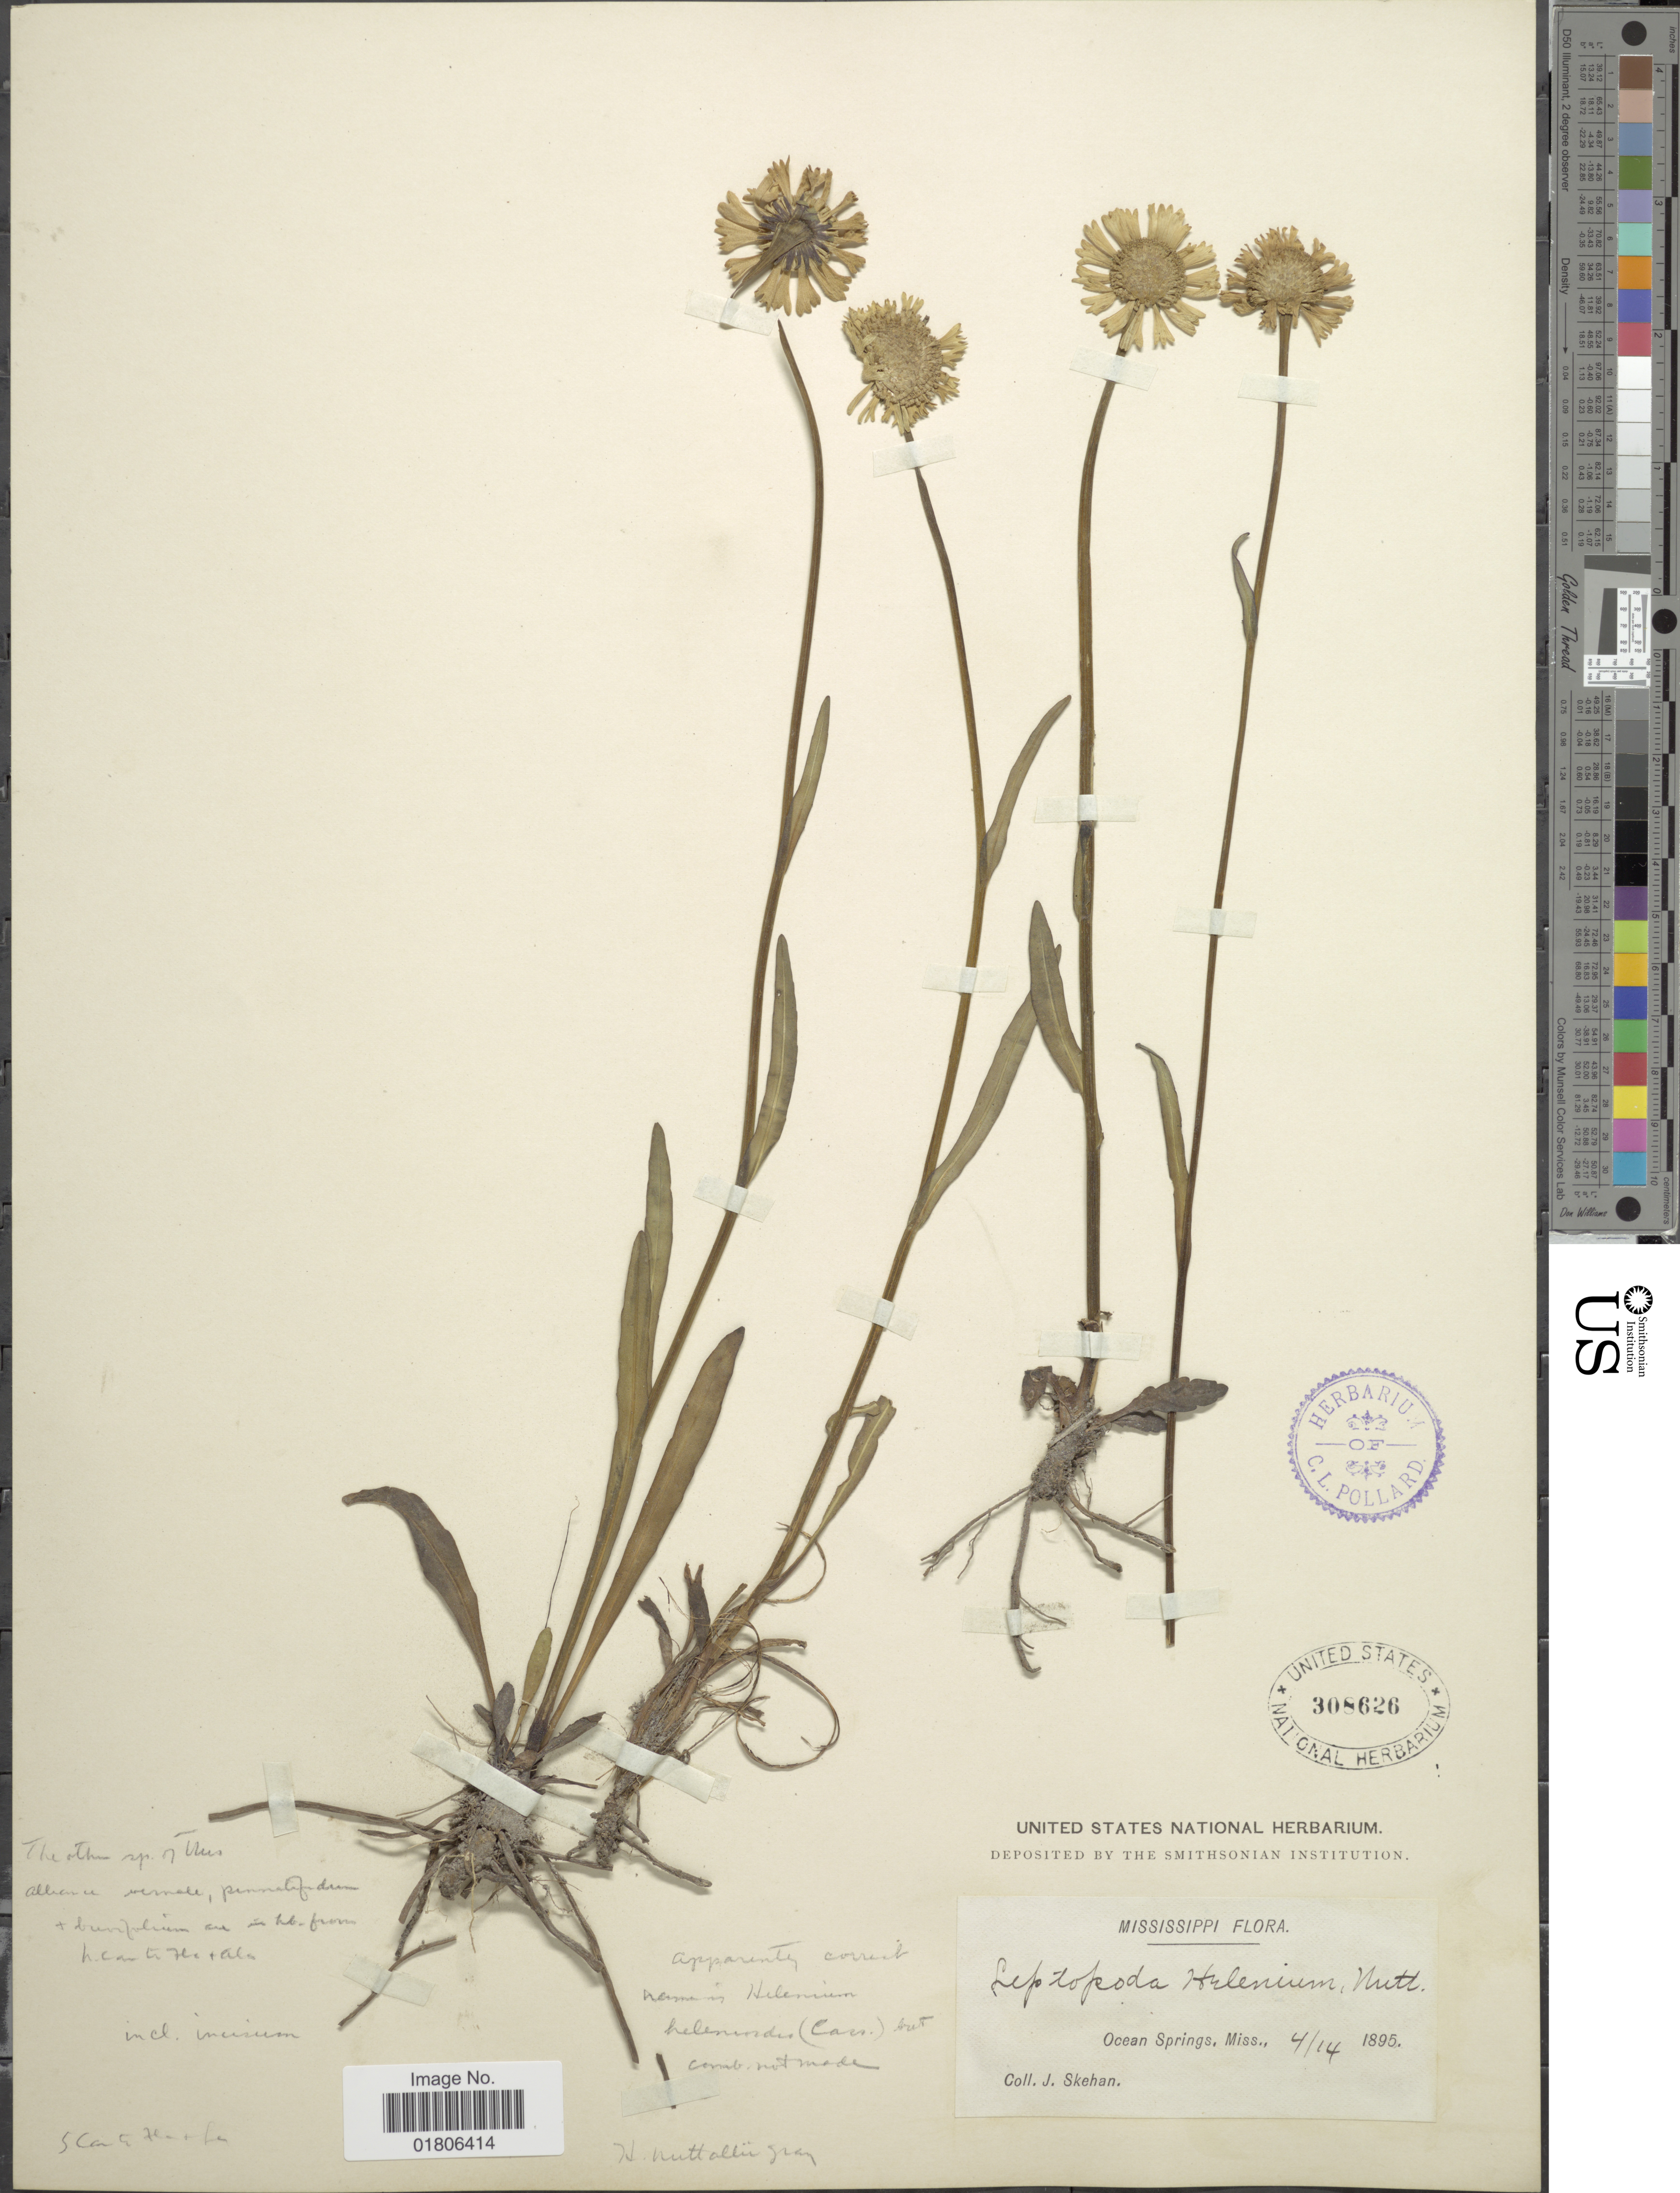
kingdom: Plantae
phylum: Tracheophyta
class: Magnoliopsida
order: Asterales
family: Asteraceae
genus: Helenium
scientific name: Helenium pinnatifidum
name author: (Schwein. ex Nutt.) Rydb.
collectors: J. Skehan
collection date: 1895-04-14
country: United States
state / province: Mississippi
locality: Ocean Springs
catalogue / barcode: US 308626